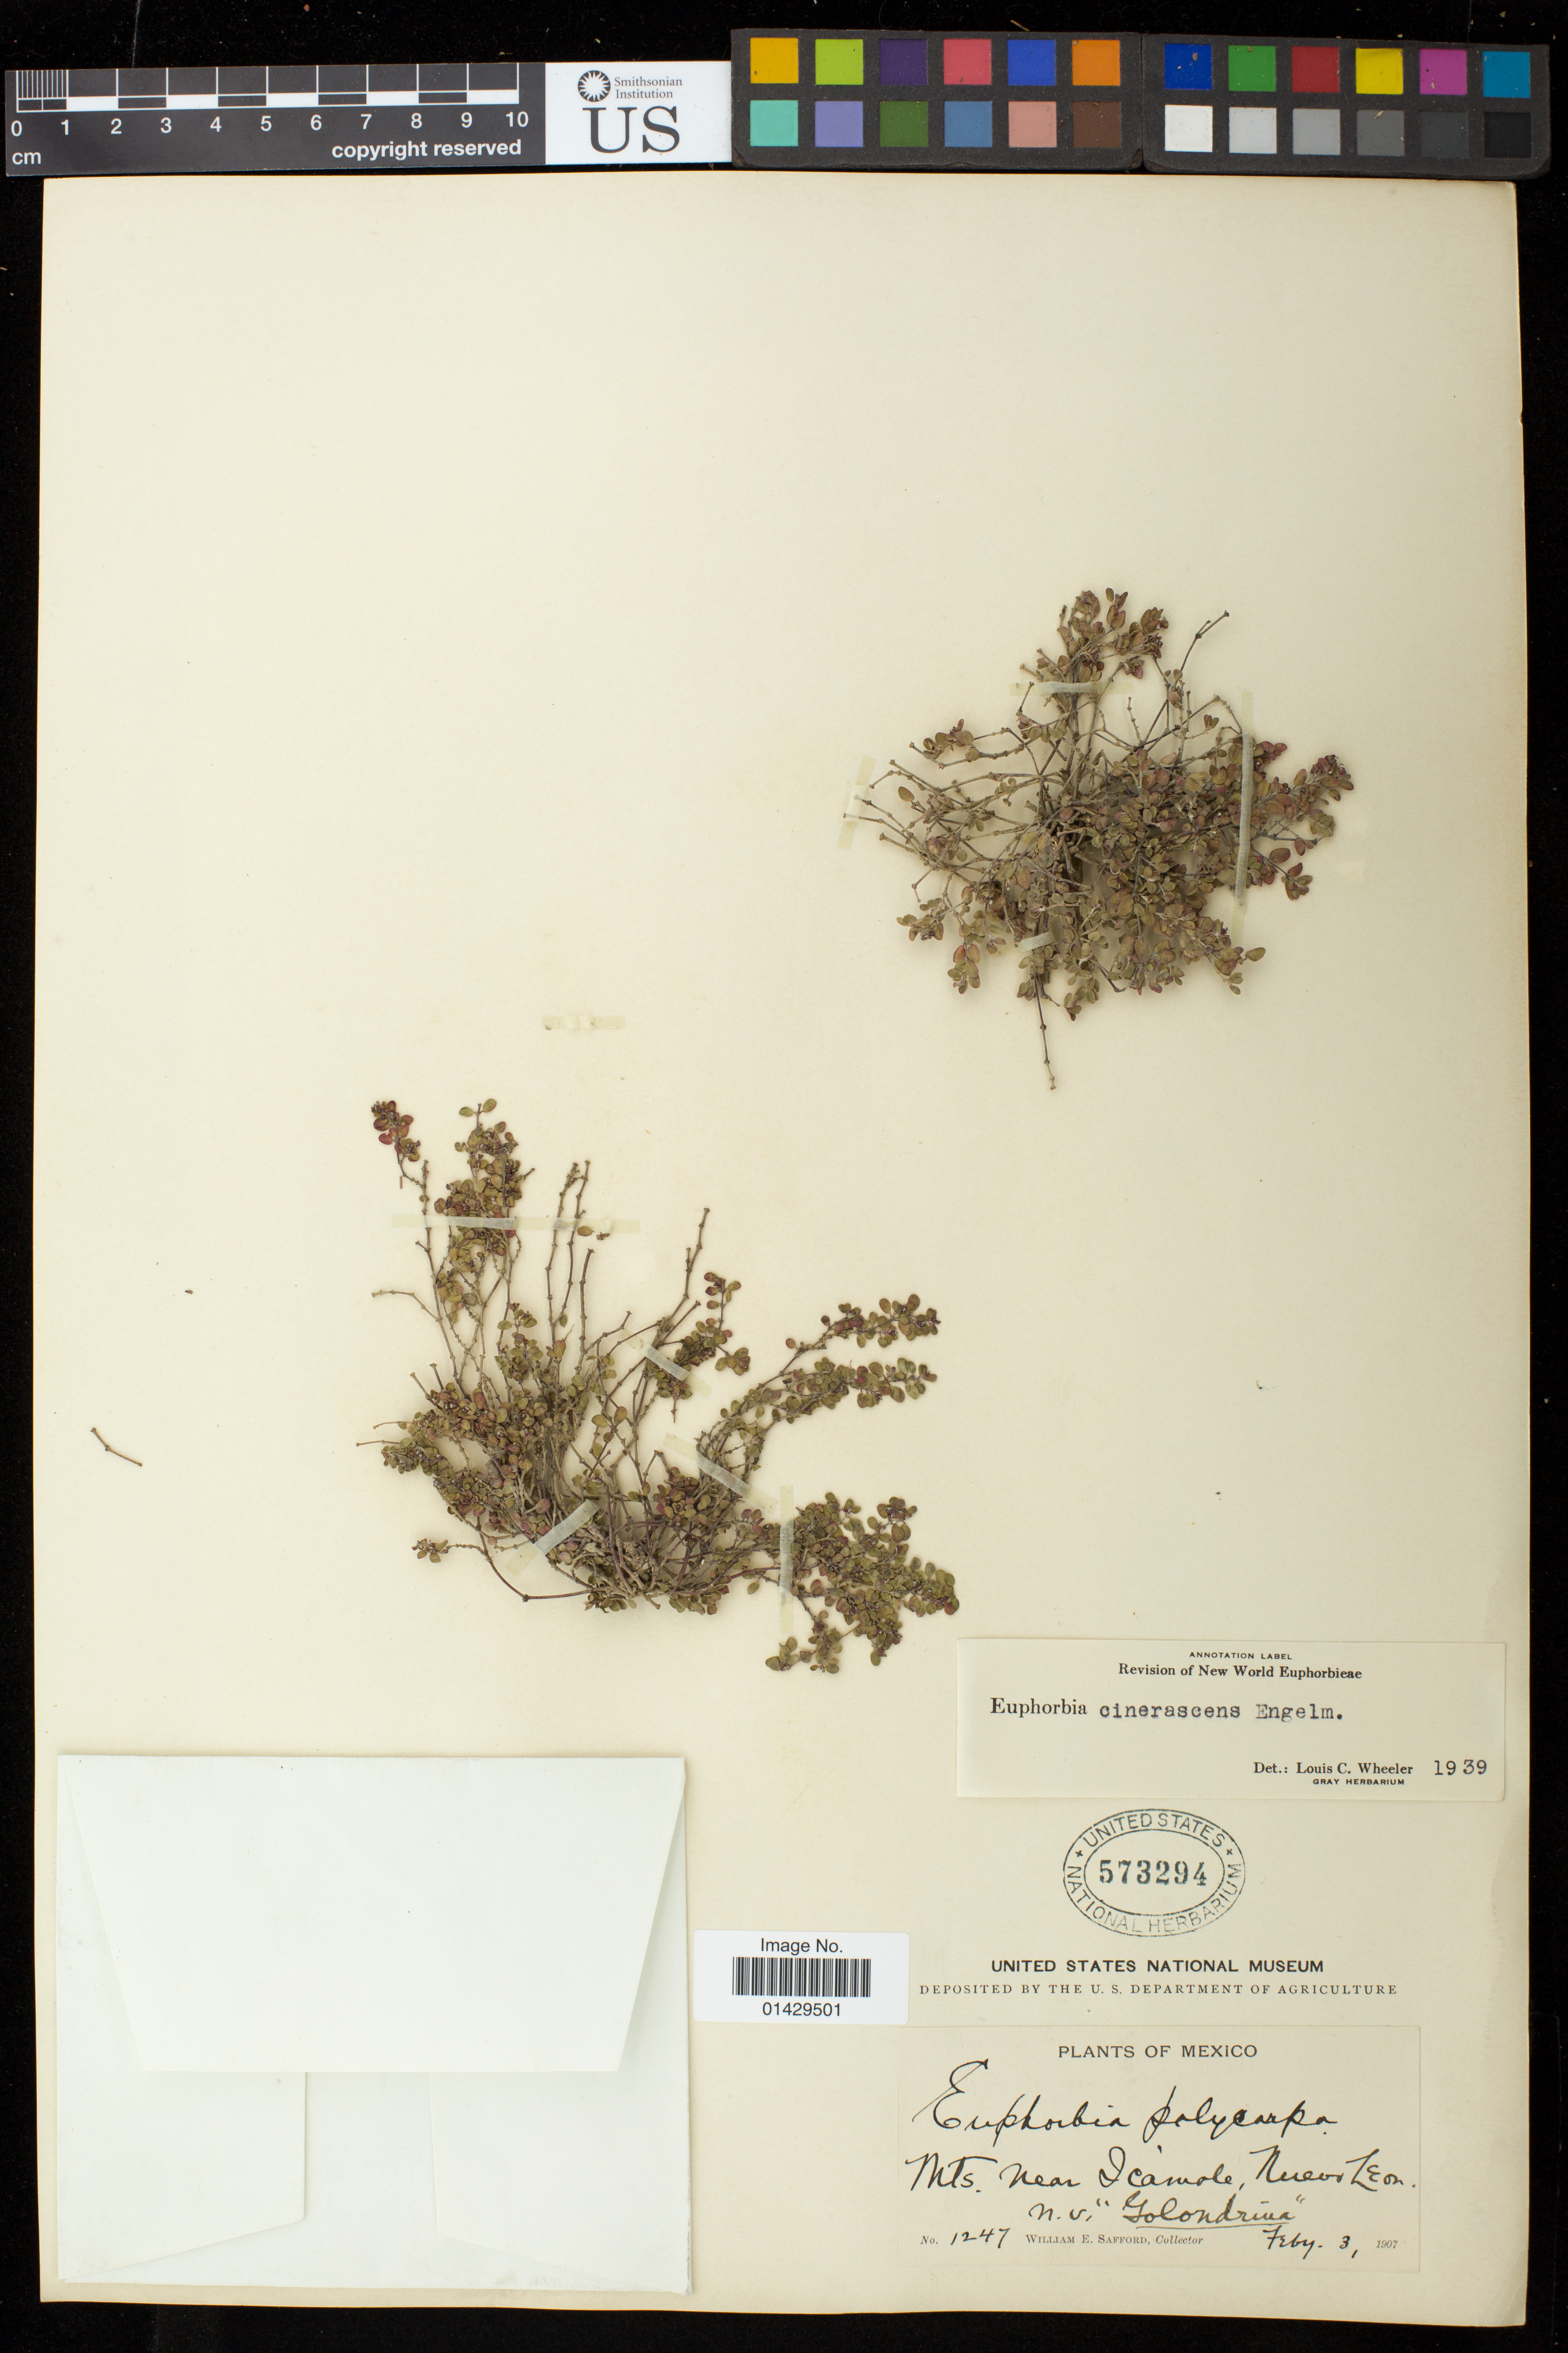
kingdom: Plantae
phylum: Tracheophyta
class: Magnoliopsida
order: Malpighiales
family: Euphorbiaceae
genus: Euphorbia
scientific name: Euphorbia cinerascens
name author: Engelm. in Emory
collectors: W. E. Safford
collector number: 1247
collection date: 1907-02-03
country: Mexico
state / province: Nuevo León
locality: Mts. near Icamole.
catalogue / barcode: US 573294